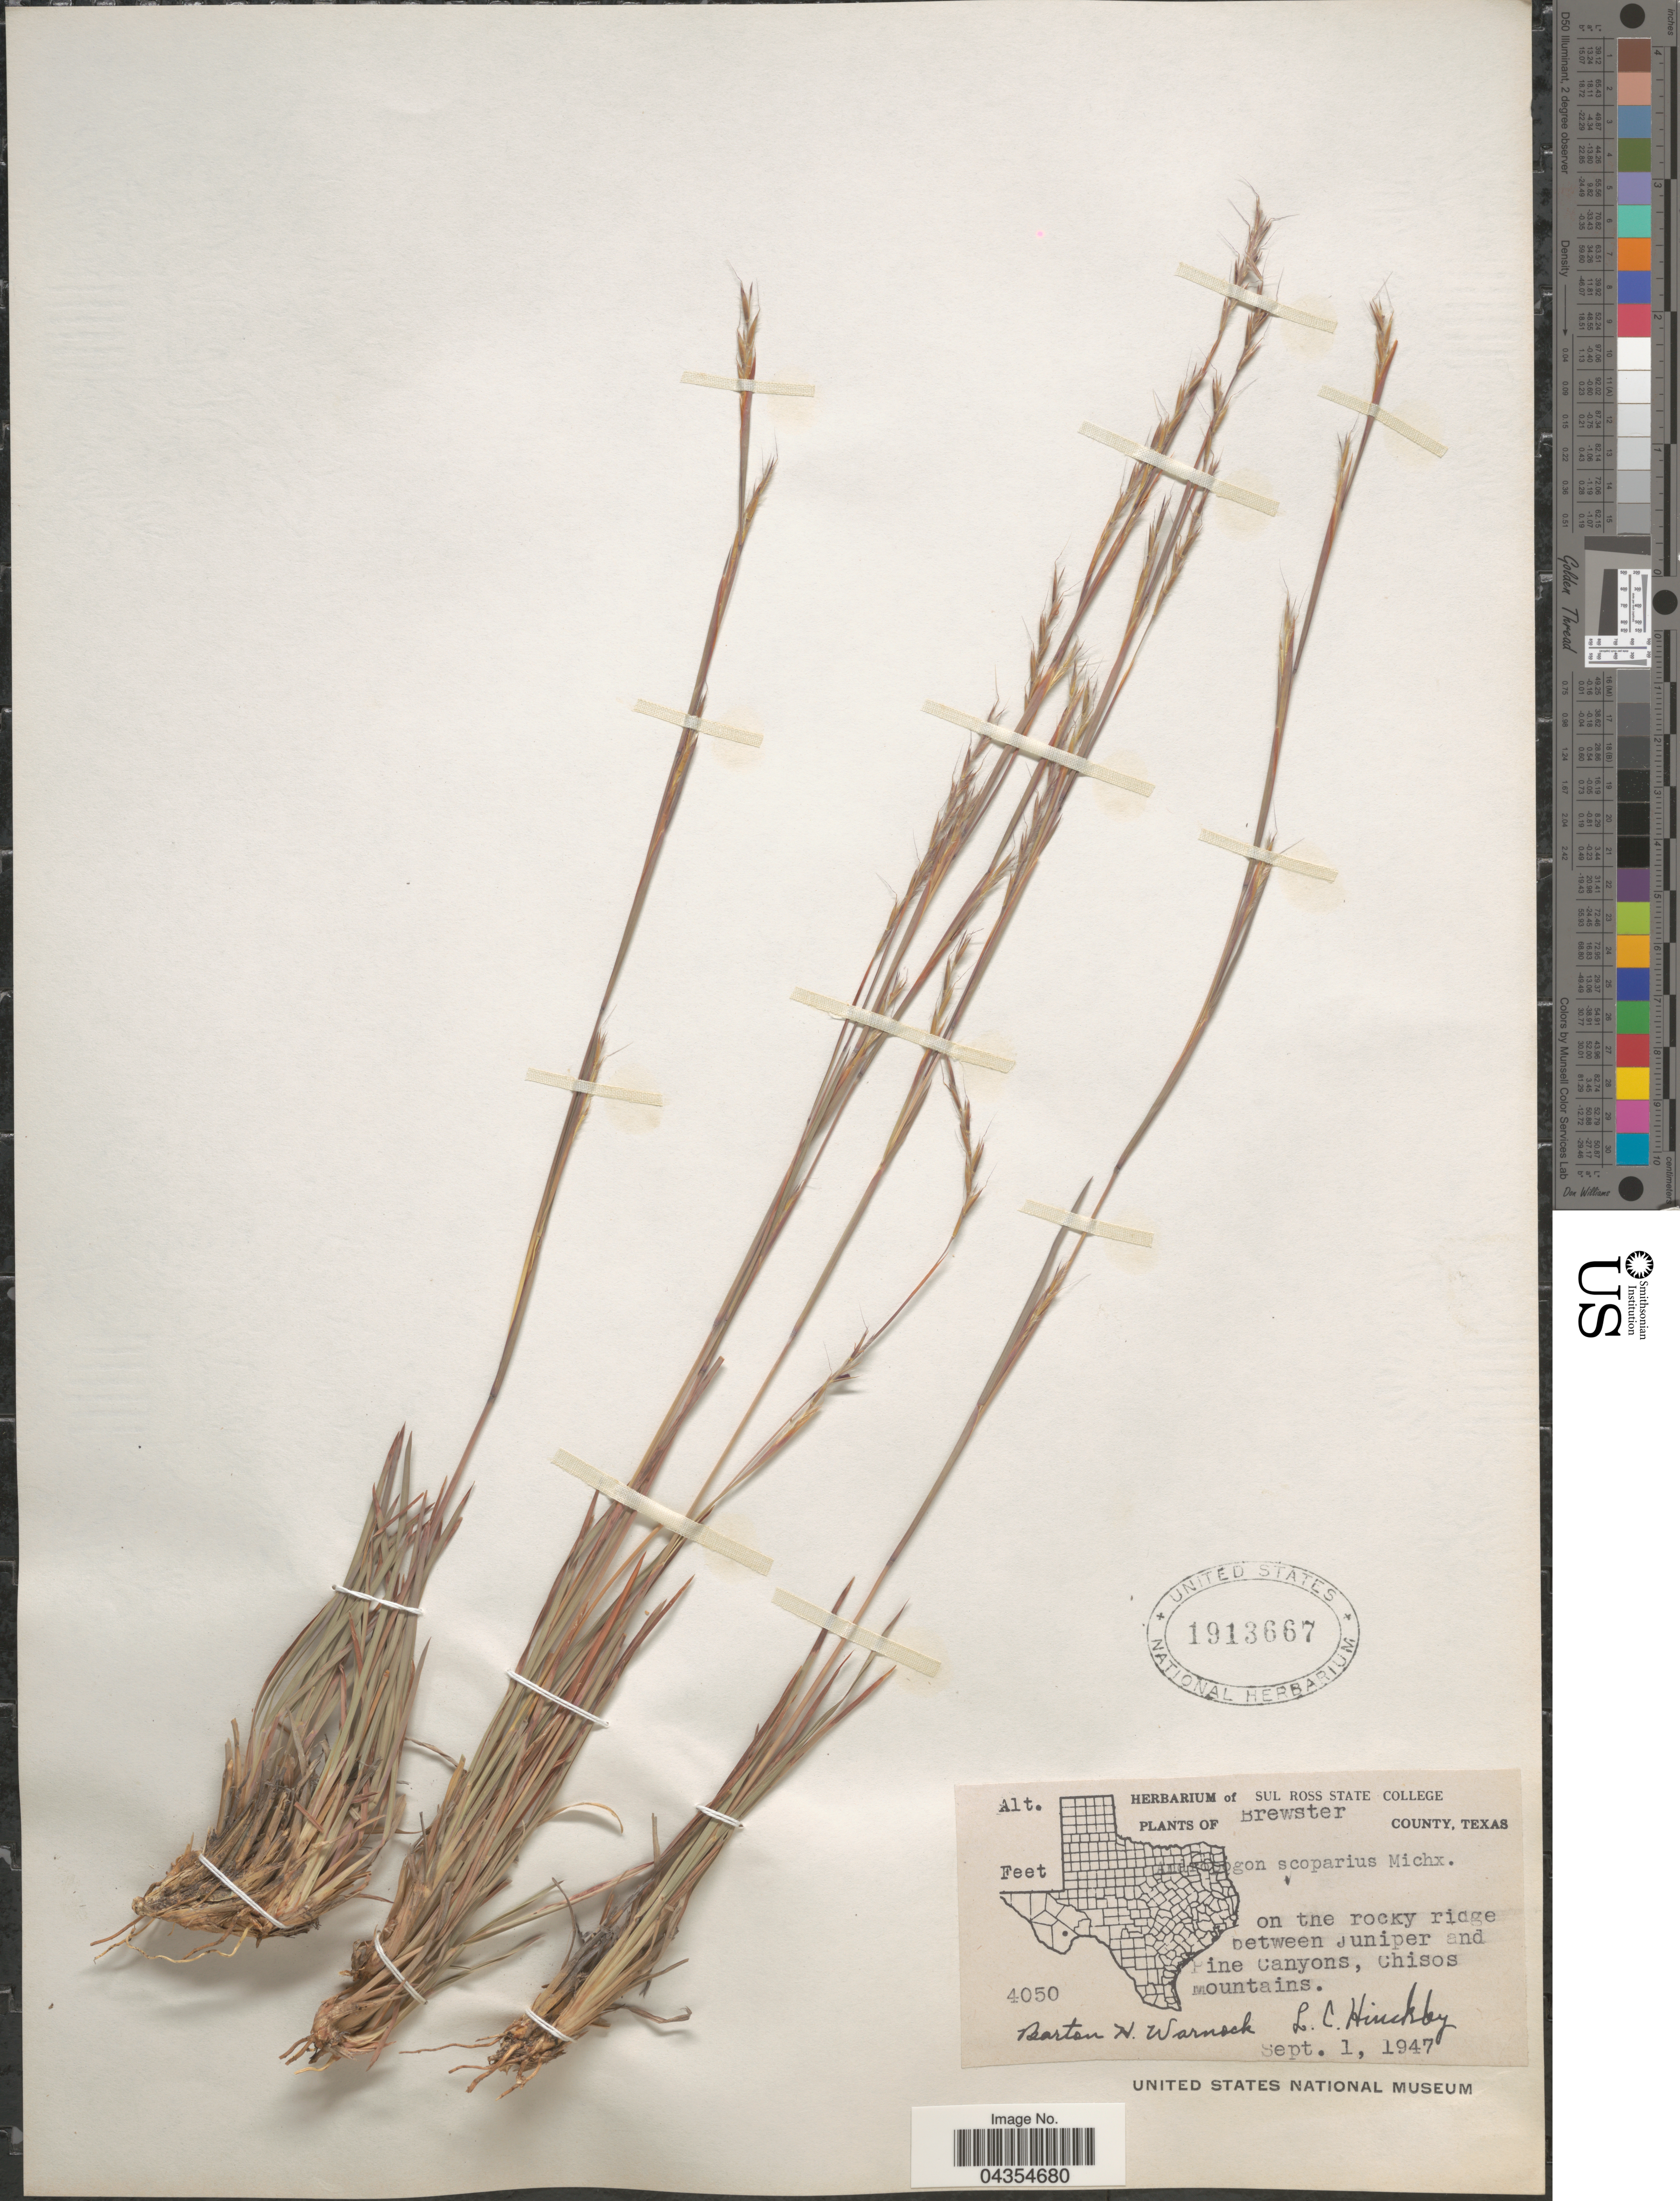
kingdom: Plantae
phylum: Tracheophyta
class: Liliopsida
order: Poales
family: Poaceae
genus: Schizachyrium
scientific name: Schizachyrium scoparium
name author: (Michx.) Nash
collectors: B. H. Warnock & L. Hinckley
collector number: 4050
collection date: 1947-09-01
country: United States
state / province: Texas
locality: Brewster County. On the rocky ridge between Juniper and Pine Canyons, Chisos Mountains.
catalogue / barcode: US 1913667